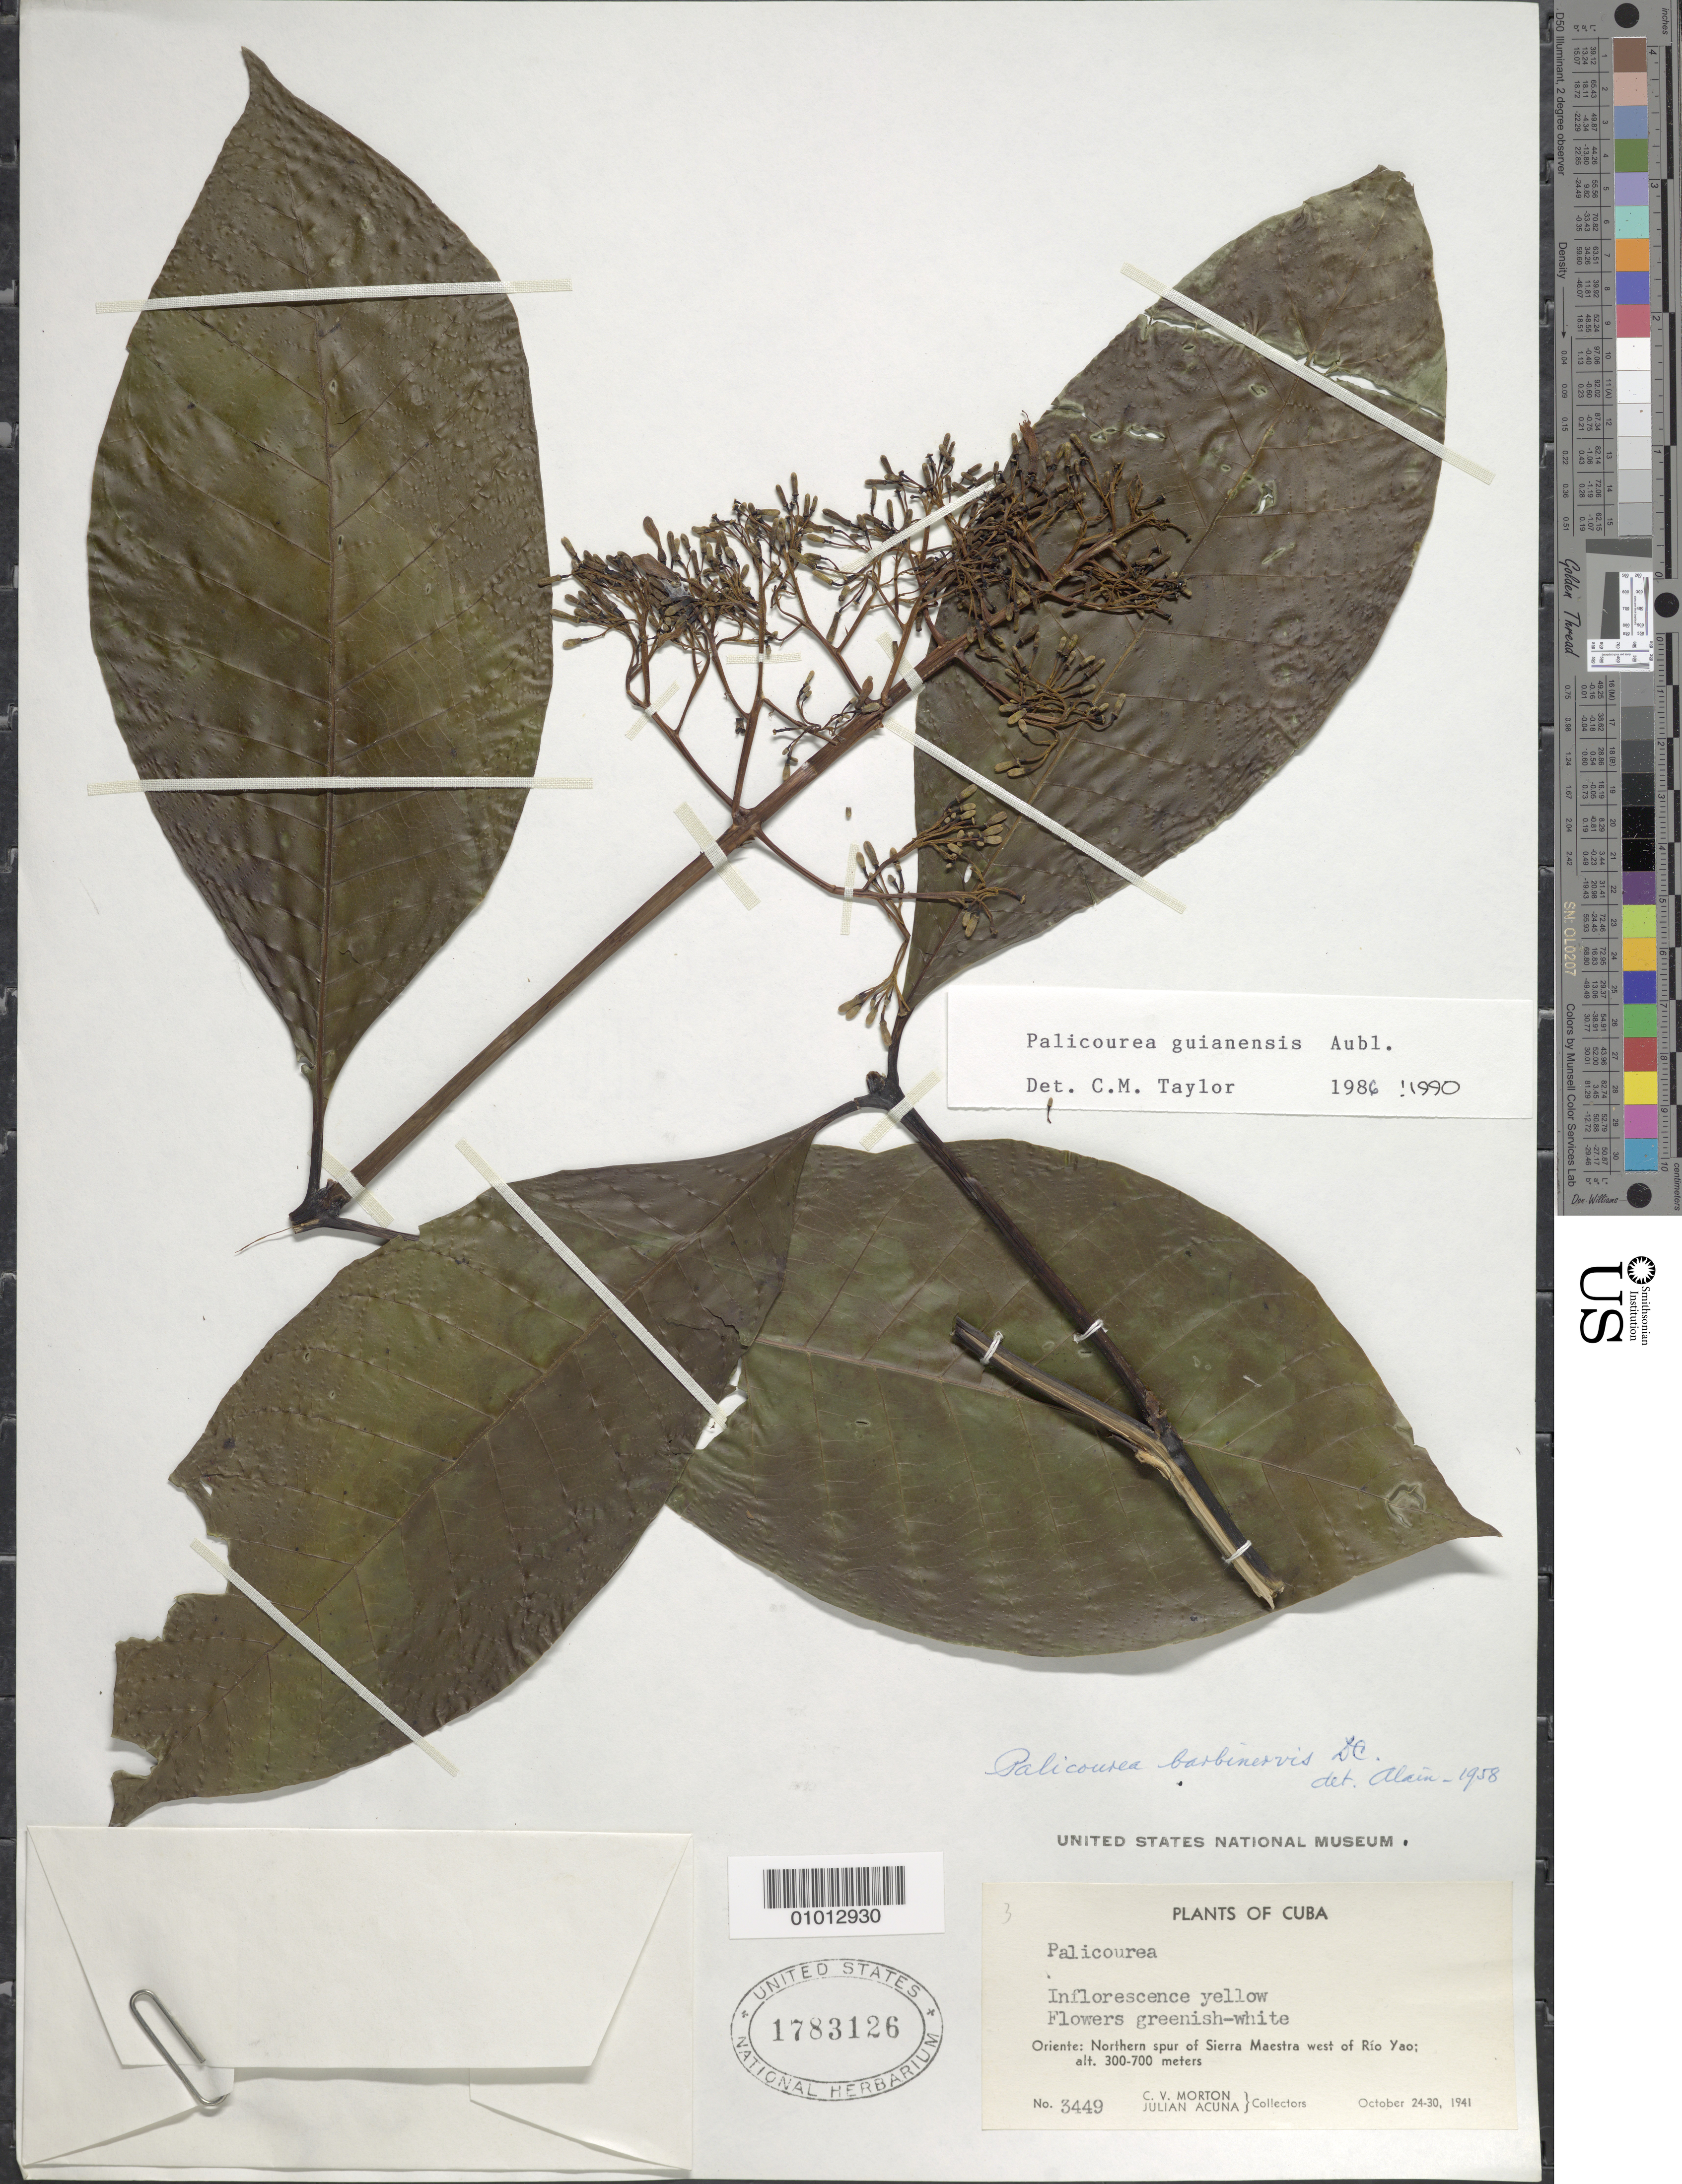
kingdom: Plantae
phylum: Tracheophyta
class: Magnoliopsida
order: Gentianales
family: Rubiaceae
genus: Palicourea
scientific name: Palicourea guianensis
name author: Aubl.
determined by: Taylor, Charlotte M.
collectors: C. V. Morton & J. Acuña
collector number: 3449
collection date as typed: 24 Oct 1941 to 30 Oct 1941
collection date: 1941-10-24/1941-10-30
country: Cuba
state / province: Oriente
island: Cuba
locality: Northern spur of Sierra Maestra west of Río Yao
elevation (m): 300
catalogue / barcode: US 1783126